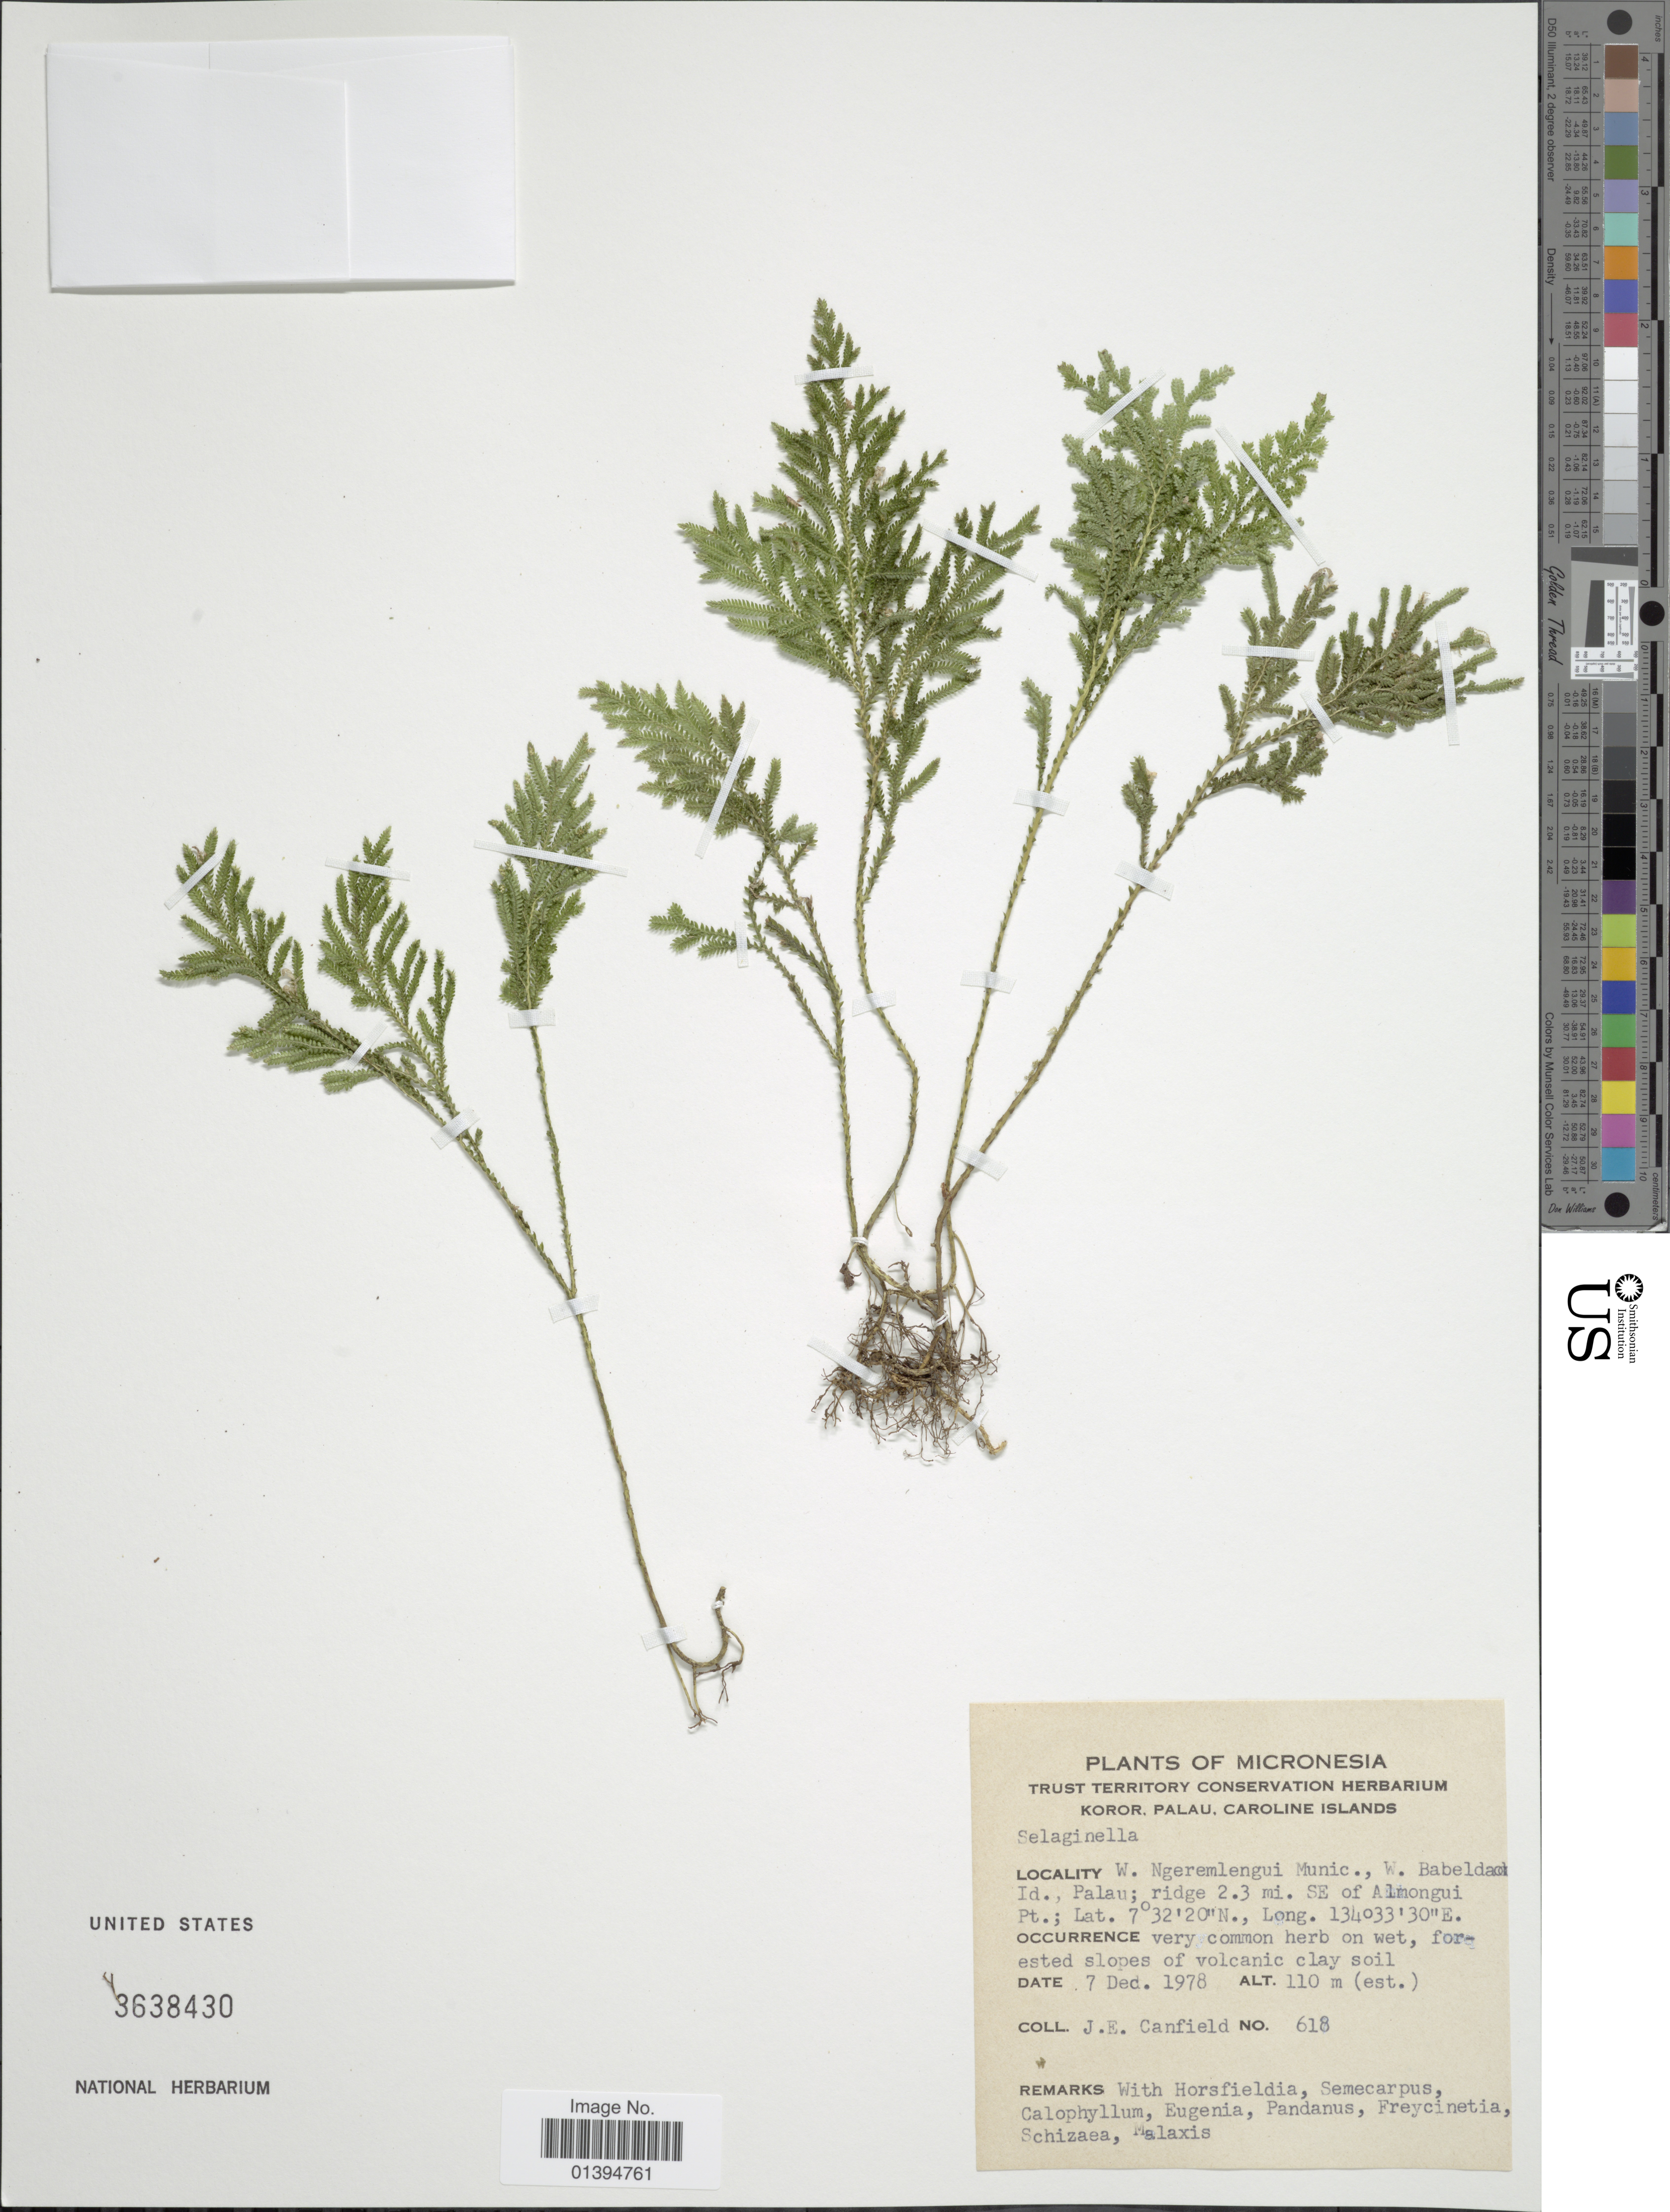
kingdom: Plantae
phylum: Tracheophyta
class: Lycopodiopsida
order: Selaginellales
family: Selaginellaceae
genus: Selaginella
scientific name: Selaginella sp.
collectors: J. E. Canfield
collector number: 618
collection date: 1978-12-07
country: Palau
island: Babeldaob [Babelthuap]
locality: W. Ngeremlengui Munic., W. Babeldaob Id., ridge 2.3 mi. SE of Almongui Pt.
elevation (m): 110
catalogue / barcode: US 3638430